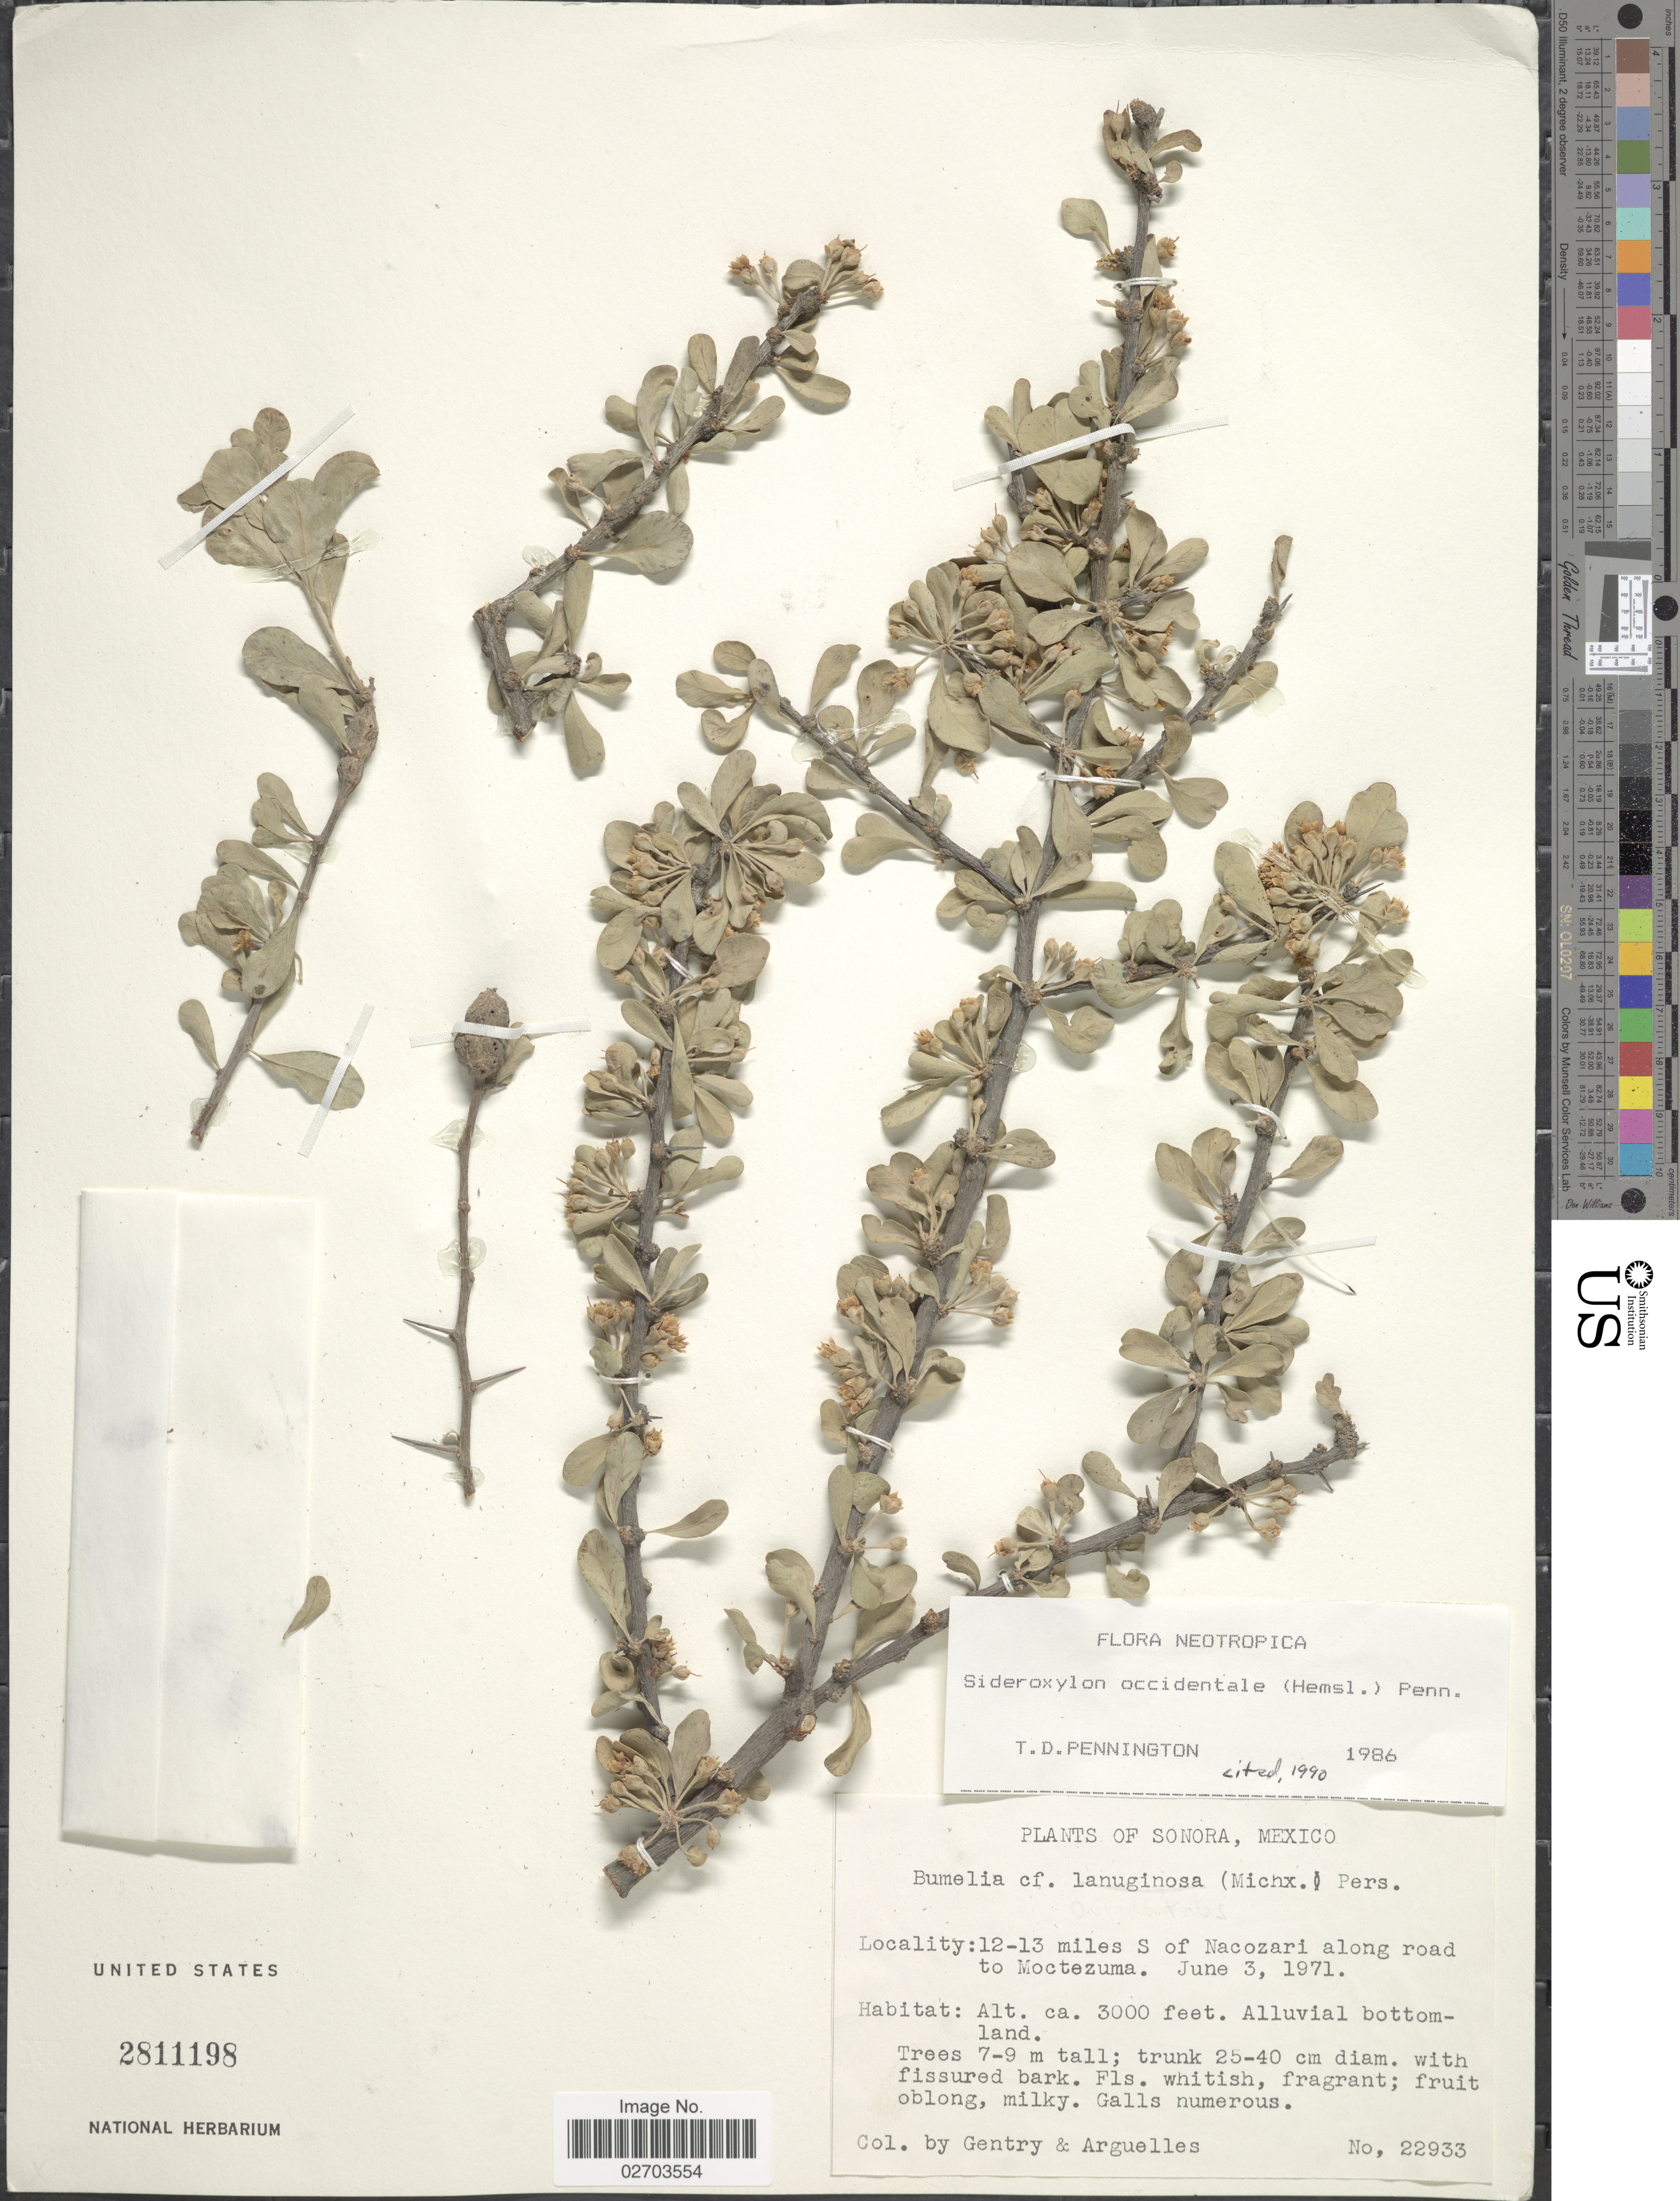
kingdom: Plantae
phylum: Tracheophyta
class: Magnoliopsida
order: Ericales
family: Sapotaceae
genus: Sideroxylon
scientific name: Sideroxylon occidentale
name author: (Hemsl.) T.D. Penn.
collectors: Gentry, -- & Arguelles, --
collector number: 22933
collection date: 1971-06-03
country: Mexico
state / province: Sonora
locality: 12-13 miles S of Nacozari along road to Moctezuma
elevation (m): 914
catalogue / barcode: US 2811198